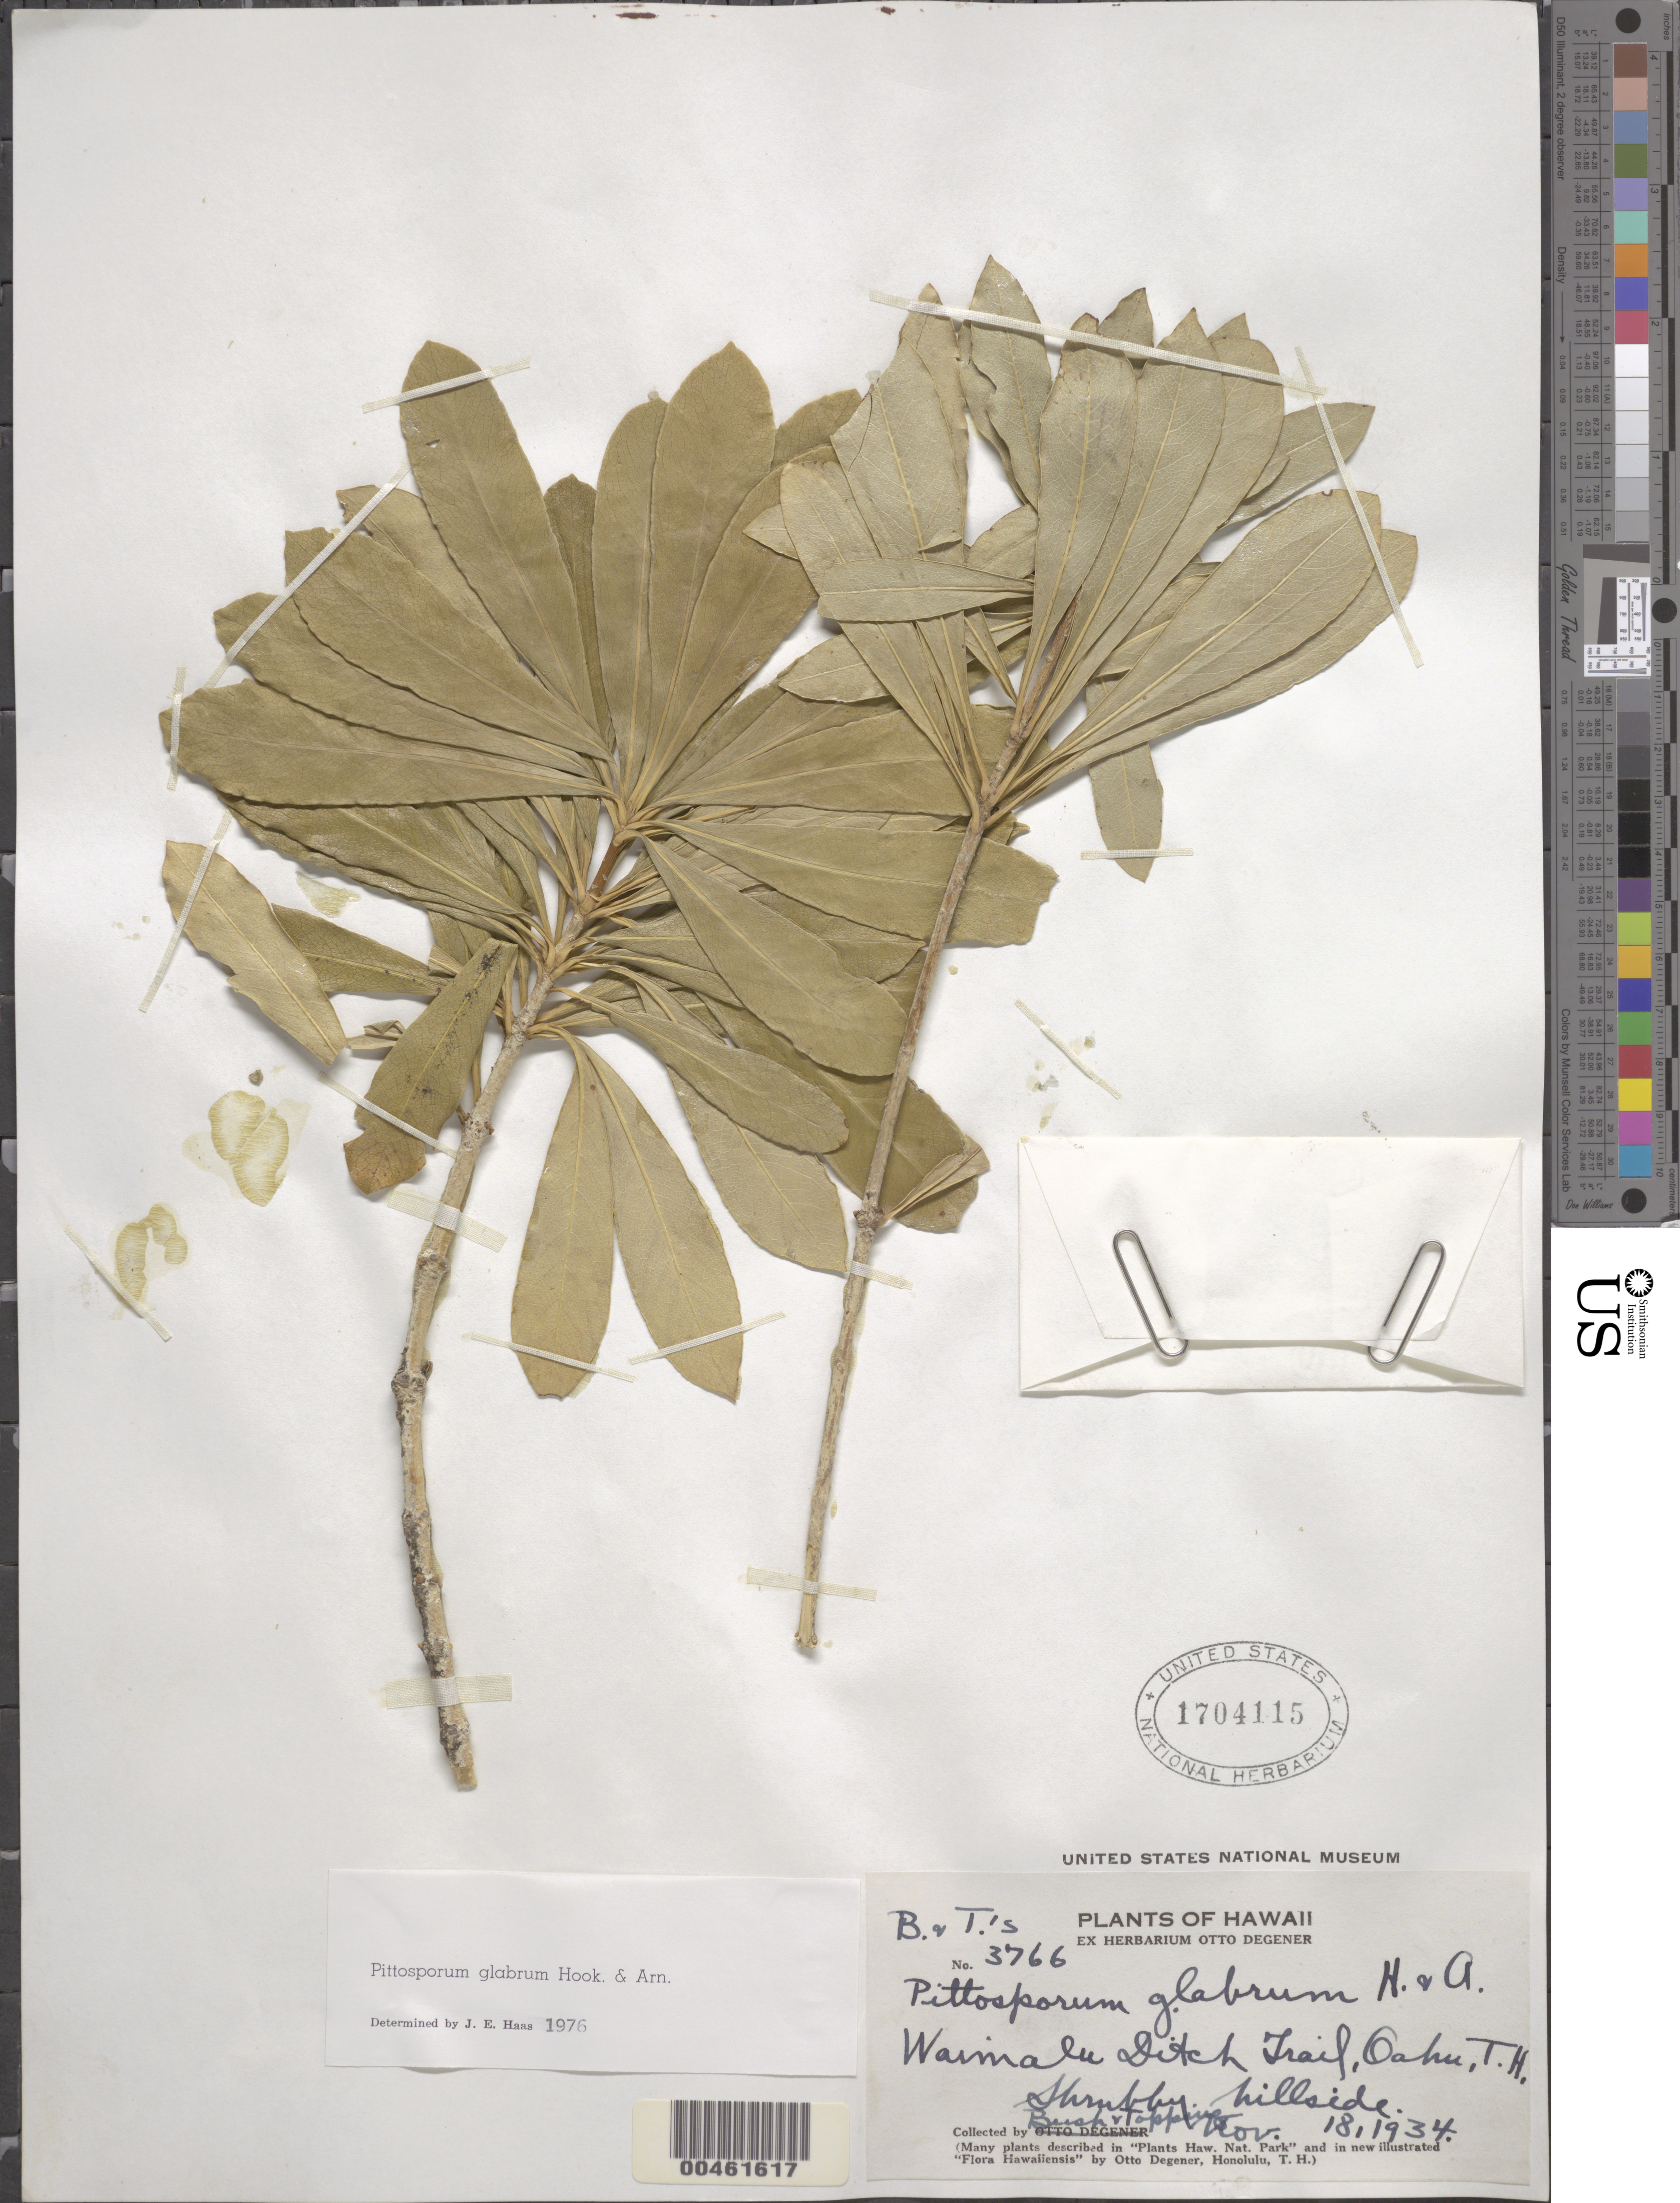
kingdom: Plantae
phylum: Tracheophyta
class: Magnoliopsida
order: Apiales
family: Pittosporaceae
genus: Pittosporum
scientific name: Pittosporum glabrum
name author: Hook. & Arn.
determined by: Haas, J. E.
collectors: W. Bush & D. L. Topping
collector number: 3766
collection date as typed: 18 Nov 1934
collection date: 1934-11-18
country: United States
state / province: Hawaii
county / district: Honolulu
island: Oahu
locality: Waimalu Ditch Trail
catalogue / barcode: US 1704115